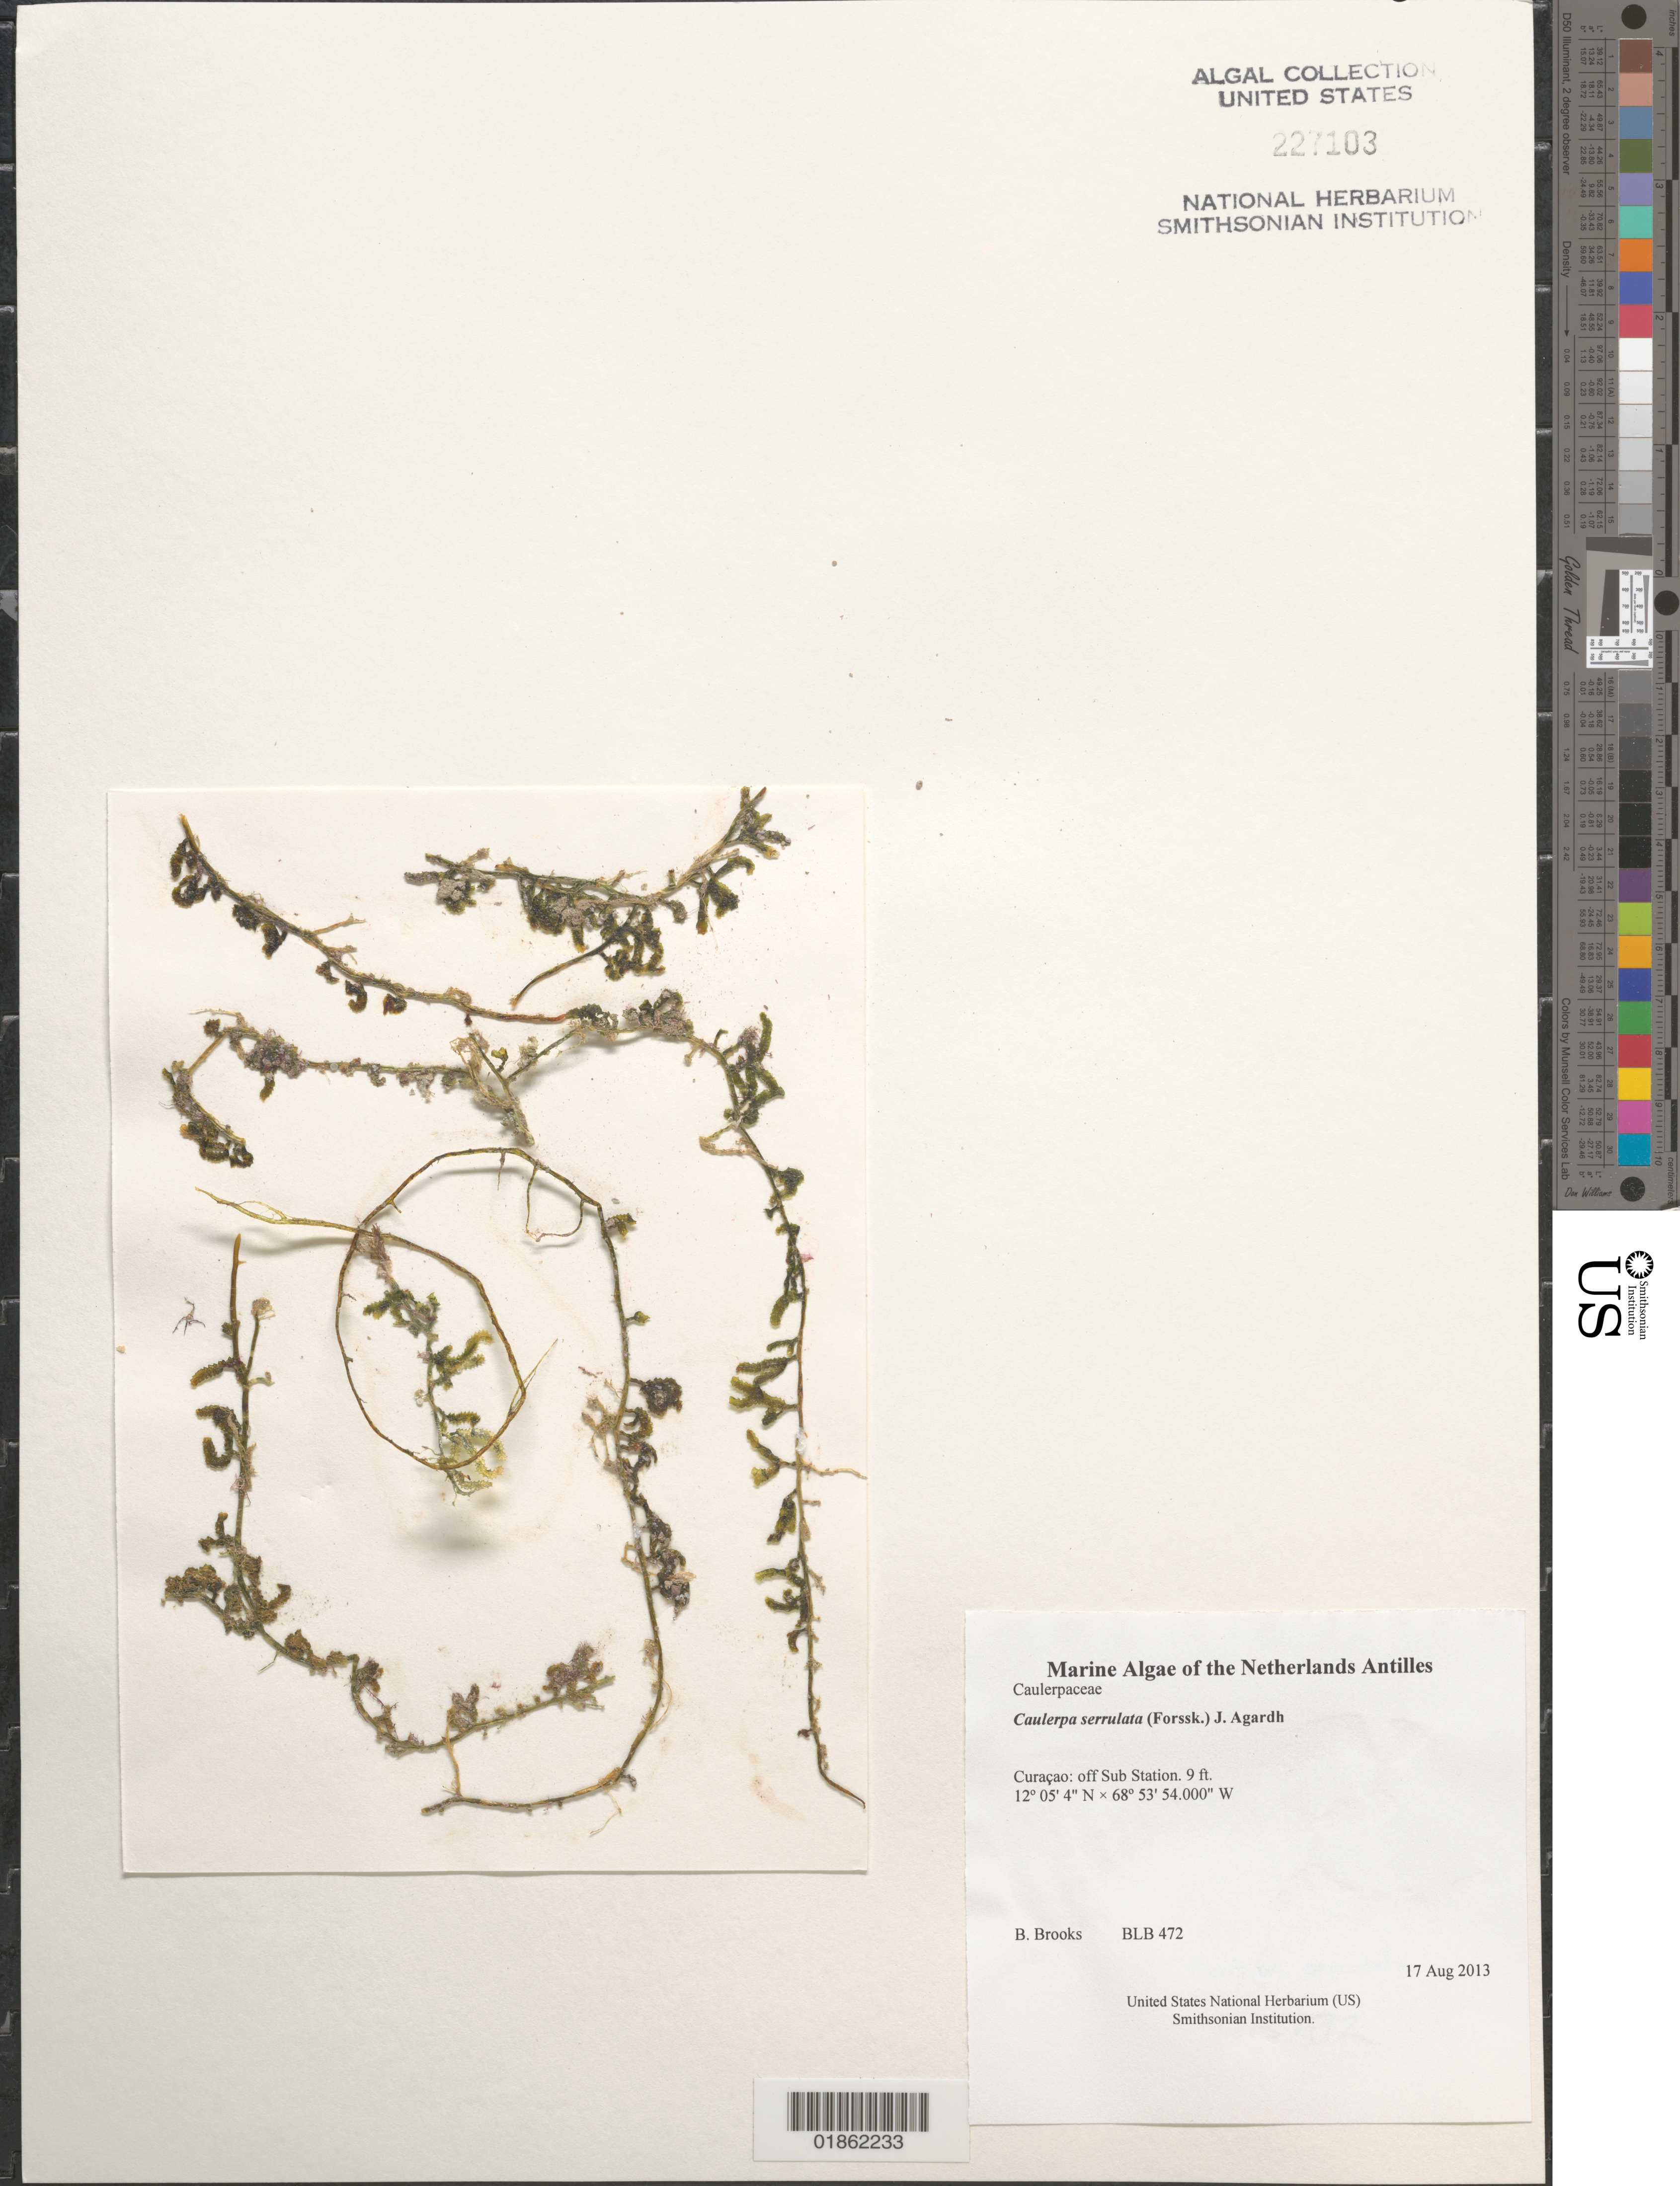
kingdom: Plantae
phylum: Chlorophyta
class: Ulvophyceae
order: Bryopsidales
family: Caulerpaceae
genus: Caulerpa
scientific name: Caulerpa serrulata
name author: (Forssk.) J. Agardh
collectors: B. Brooks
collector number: BLB 472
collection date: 2013-08-17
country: Curaçao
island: Curaçao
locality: off Sub Station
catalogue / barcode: US 227103